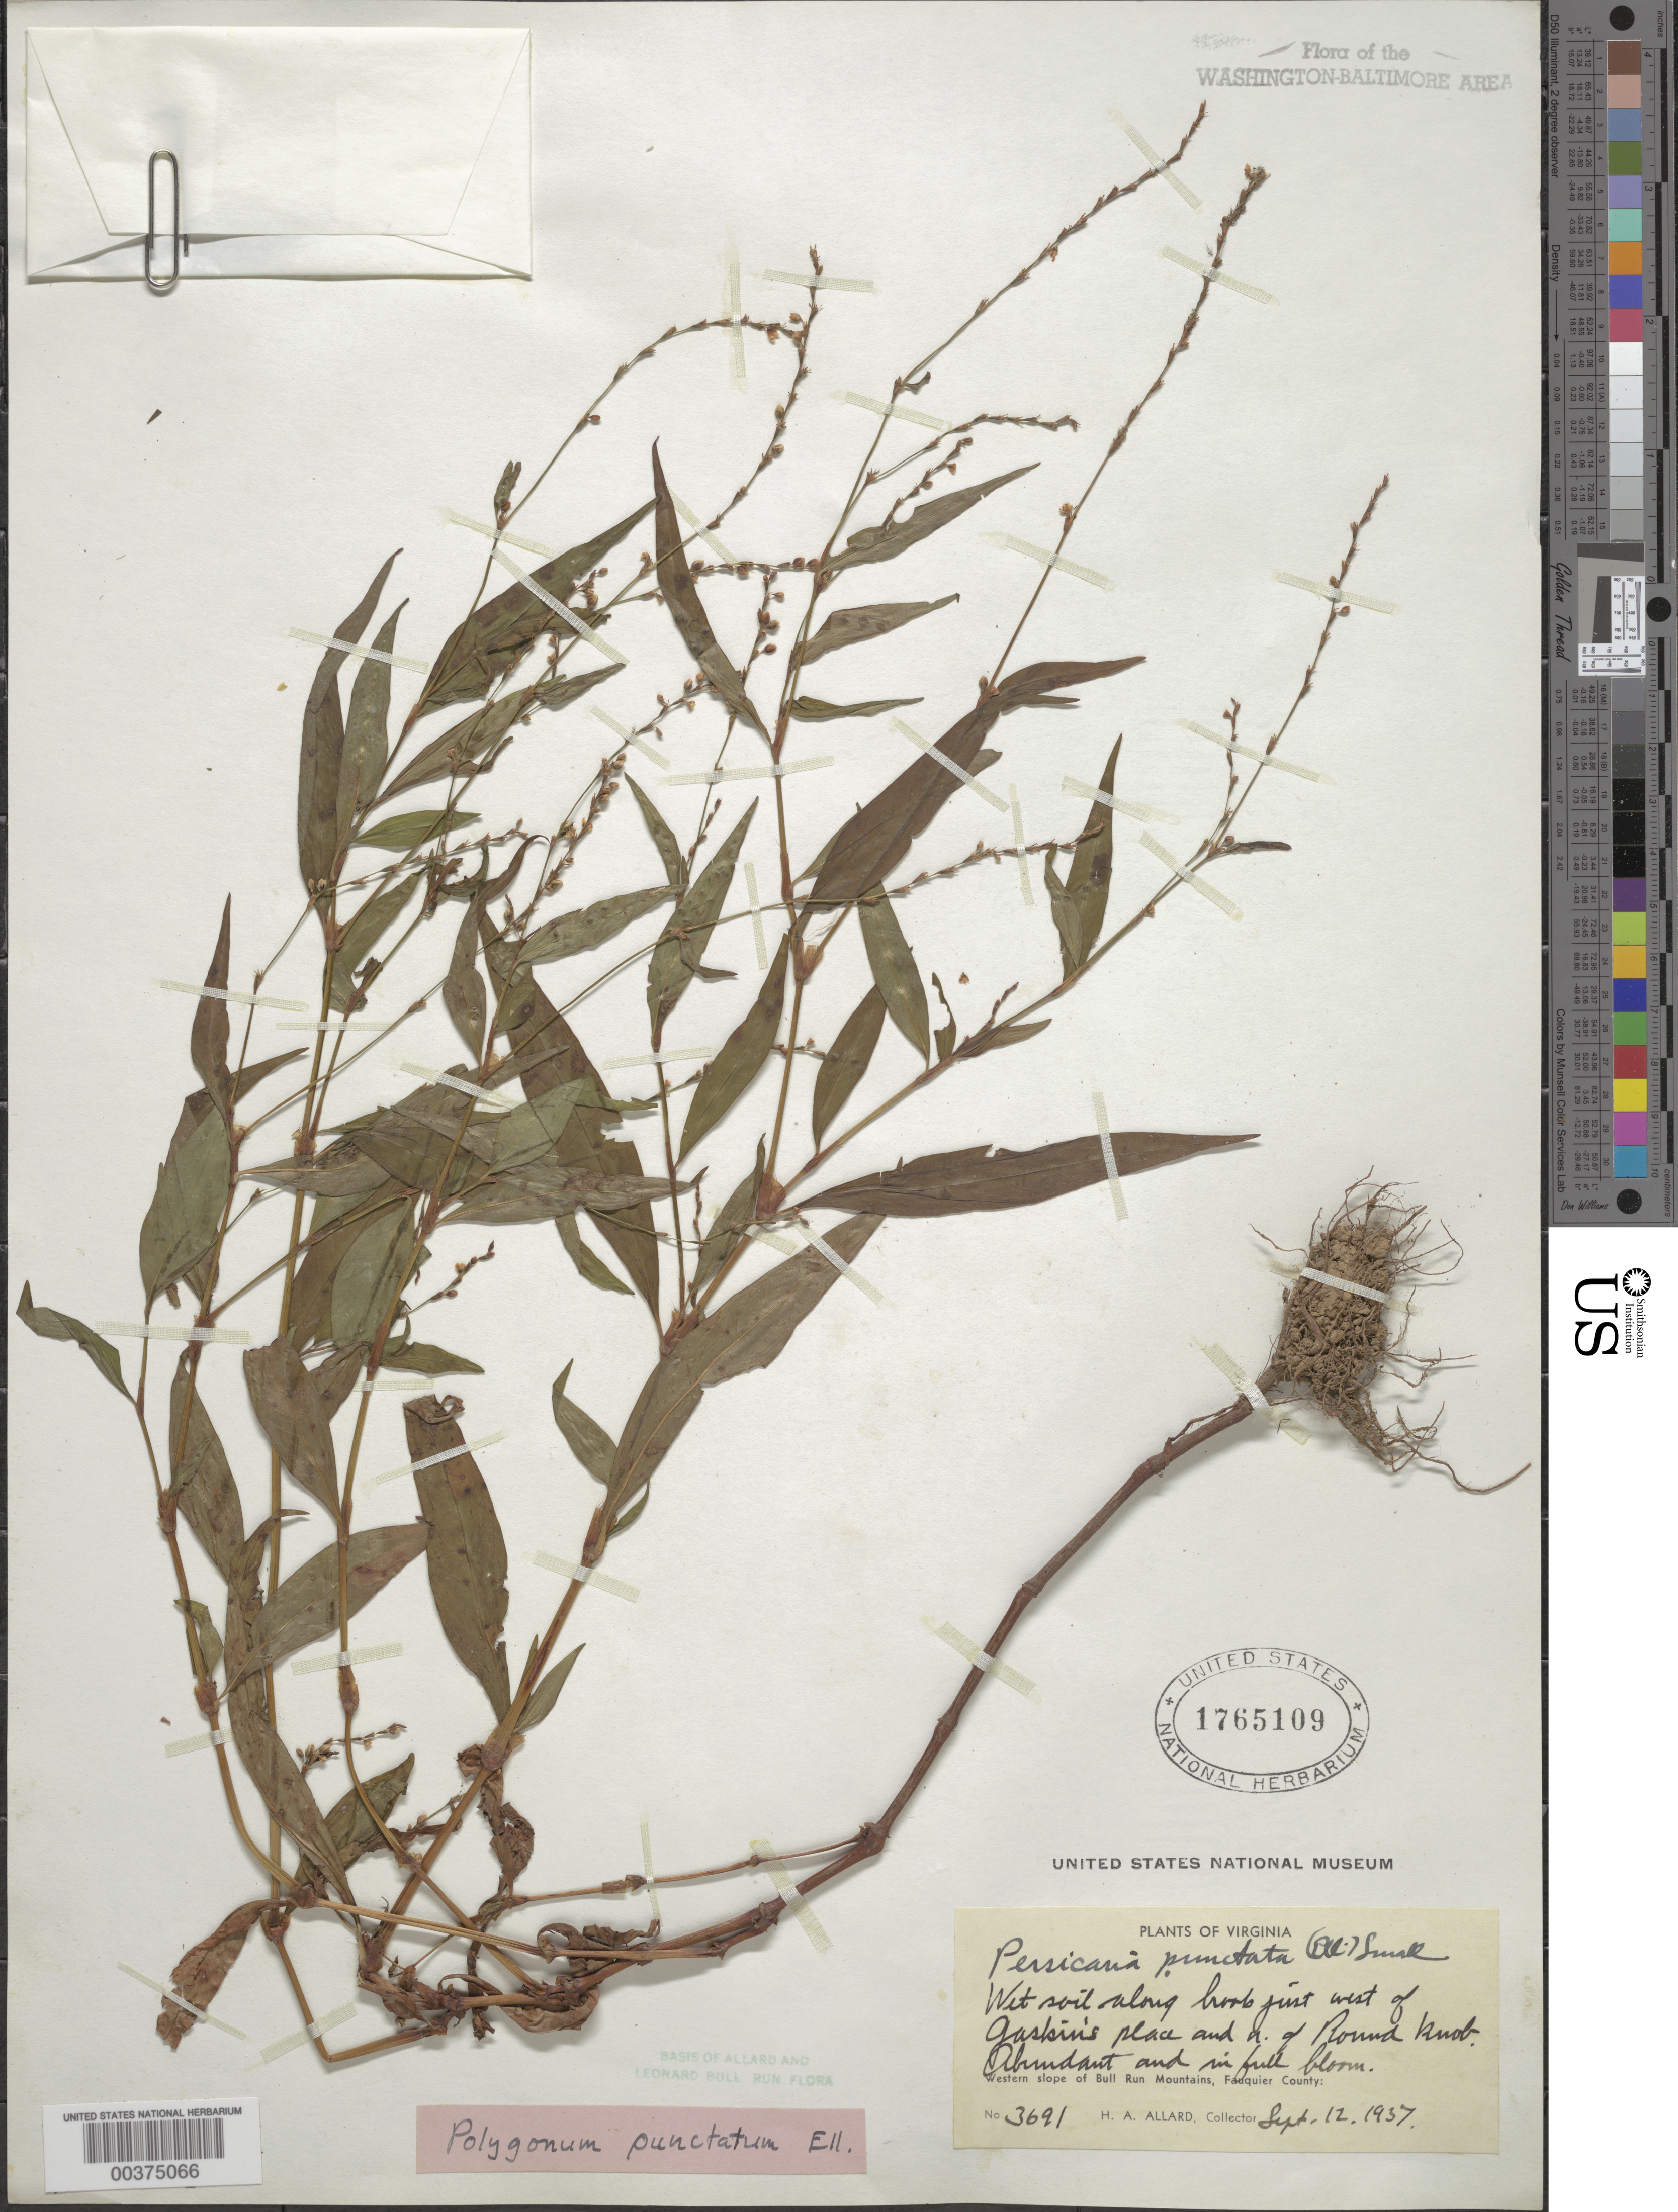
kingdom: Plantae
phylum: Tracheophyta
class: Magnoliopsida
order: Caryophyllales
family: Polygonaceae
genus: Persicaria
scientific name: Persicaria punctata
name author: (Elliott) Small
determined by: Atha, D. E.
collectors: H. A. Allard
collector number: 3691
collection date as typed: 12 Sep 1937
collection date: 1937-09-12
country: United States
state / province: Virginia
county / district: Fauquier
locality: North of Round Knob, west of Gaskins place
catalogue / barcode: US 1765109